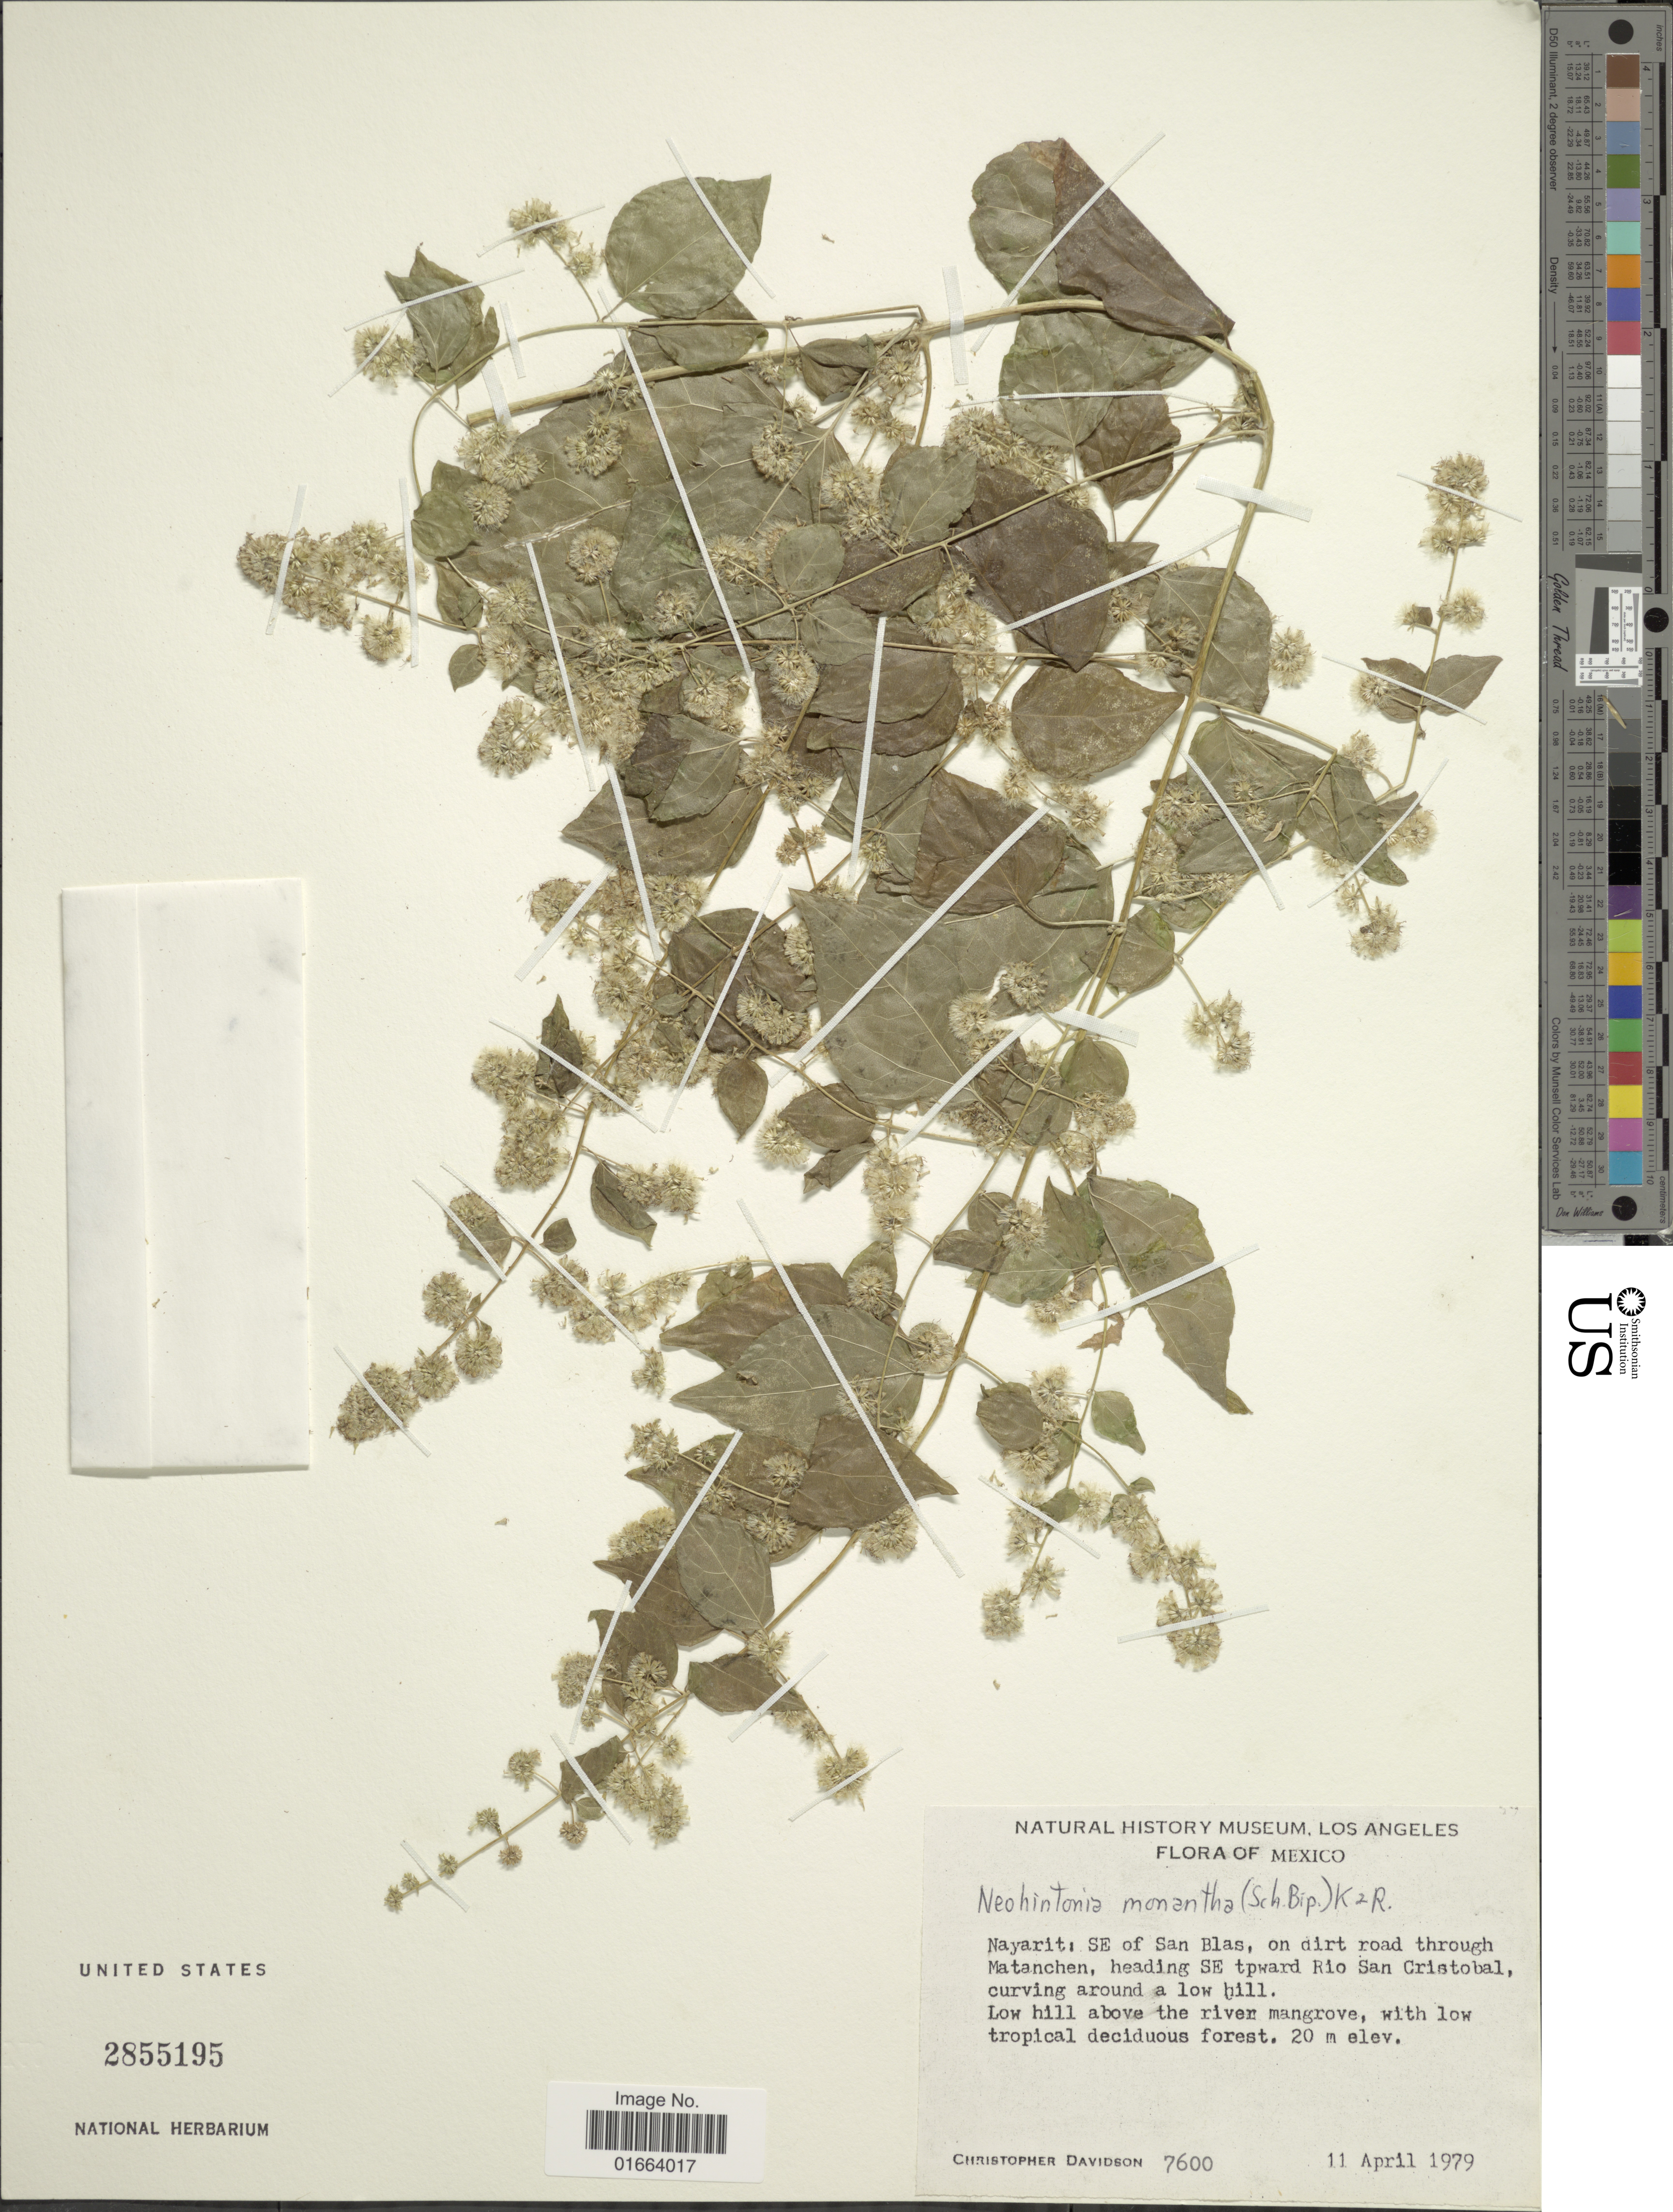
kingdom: Plantae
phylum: Tracheophyta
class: Magnoliopsida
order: Asterales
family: Asteraceae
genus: Neohintonia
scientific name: Neohintonia monantha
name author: (Sch. Bip.) R.M. King & H. Rob.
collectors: C. Davidson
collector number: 7600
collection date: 1979-04-11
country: Mexico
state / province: Nayarit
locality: SE of San Blas, on dirt road through Matanchen, heading SE tpward Rio San Cristobal, curving around a low hill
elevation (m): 20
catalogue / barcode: US 2855195